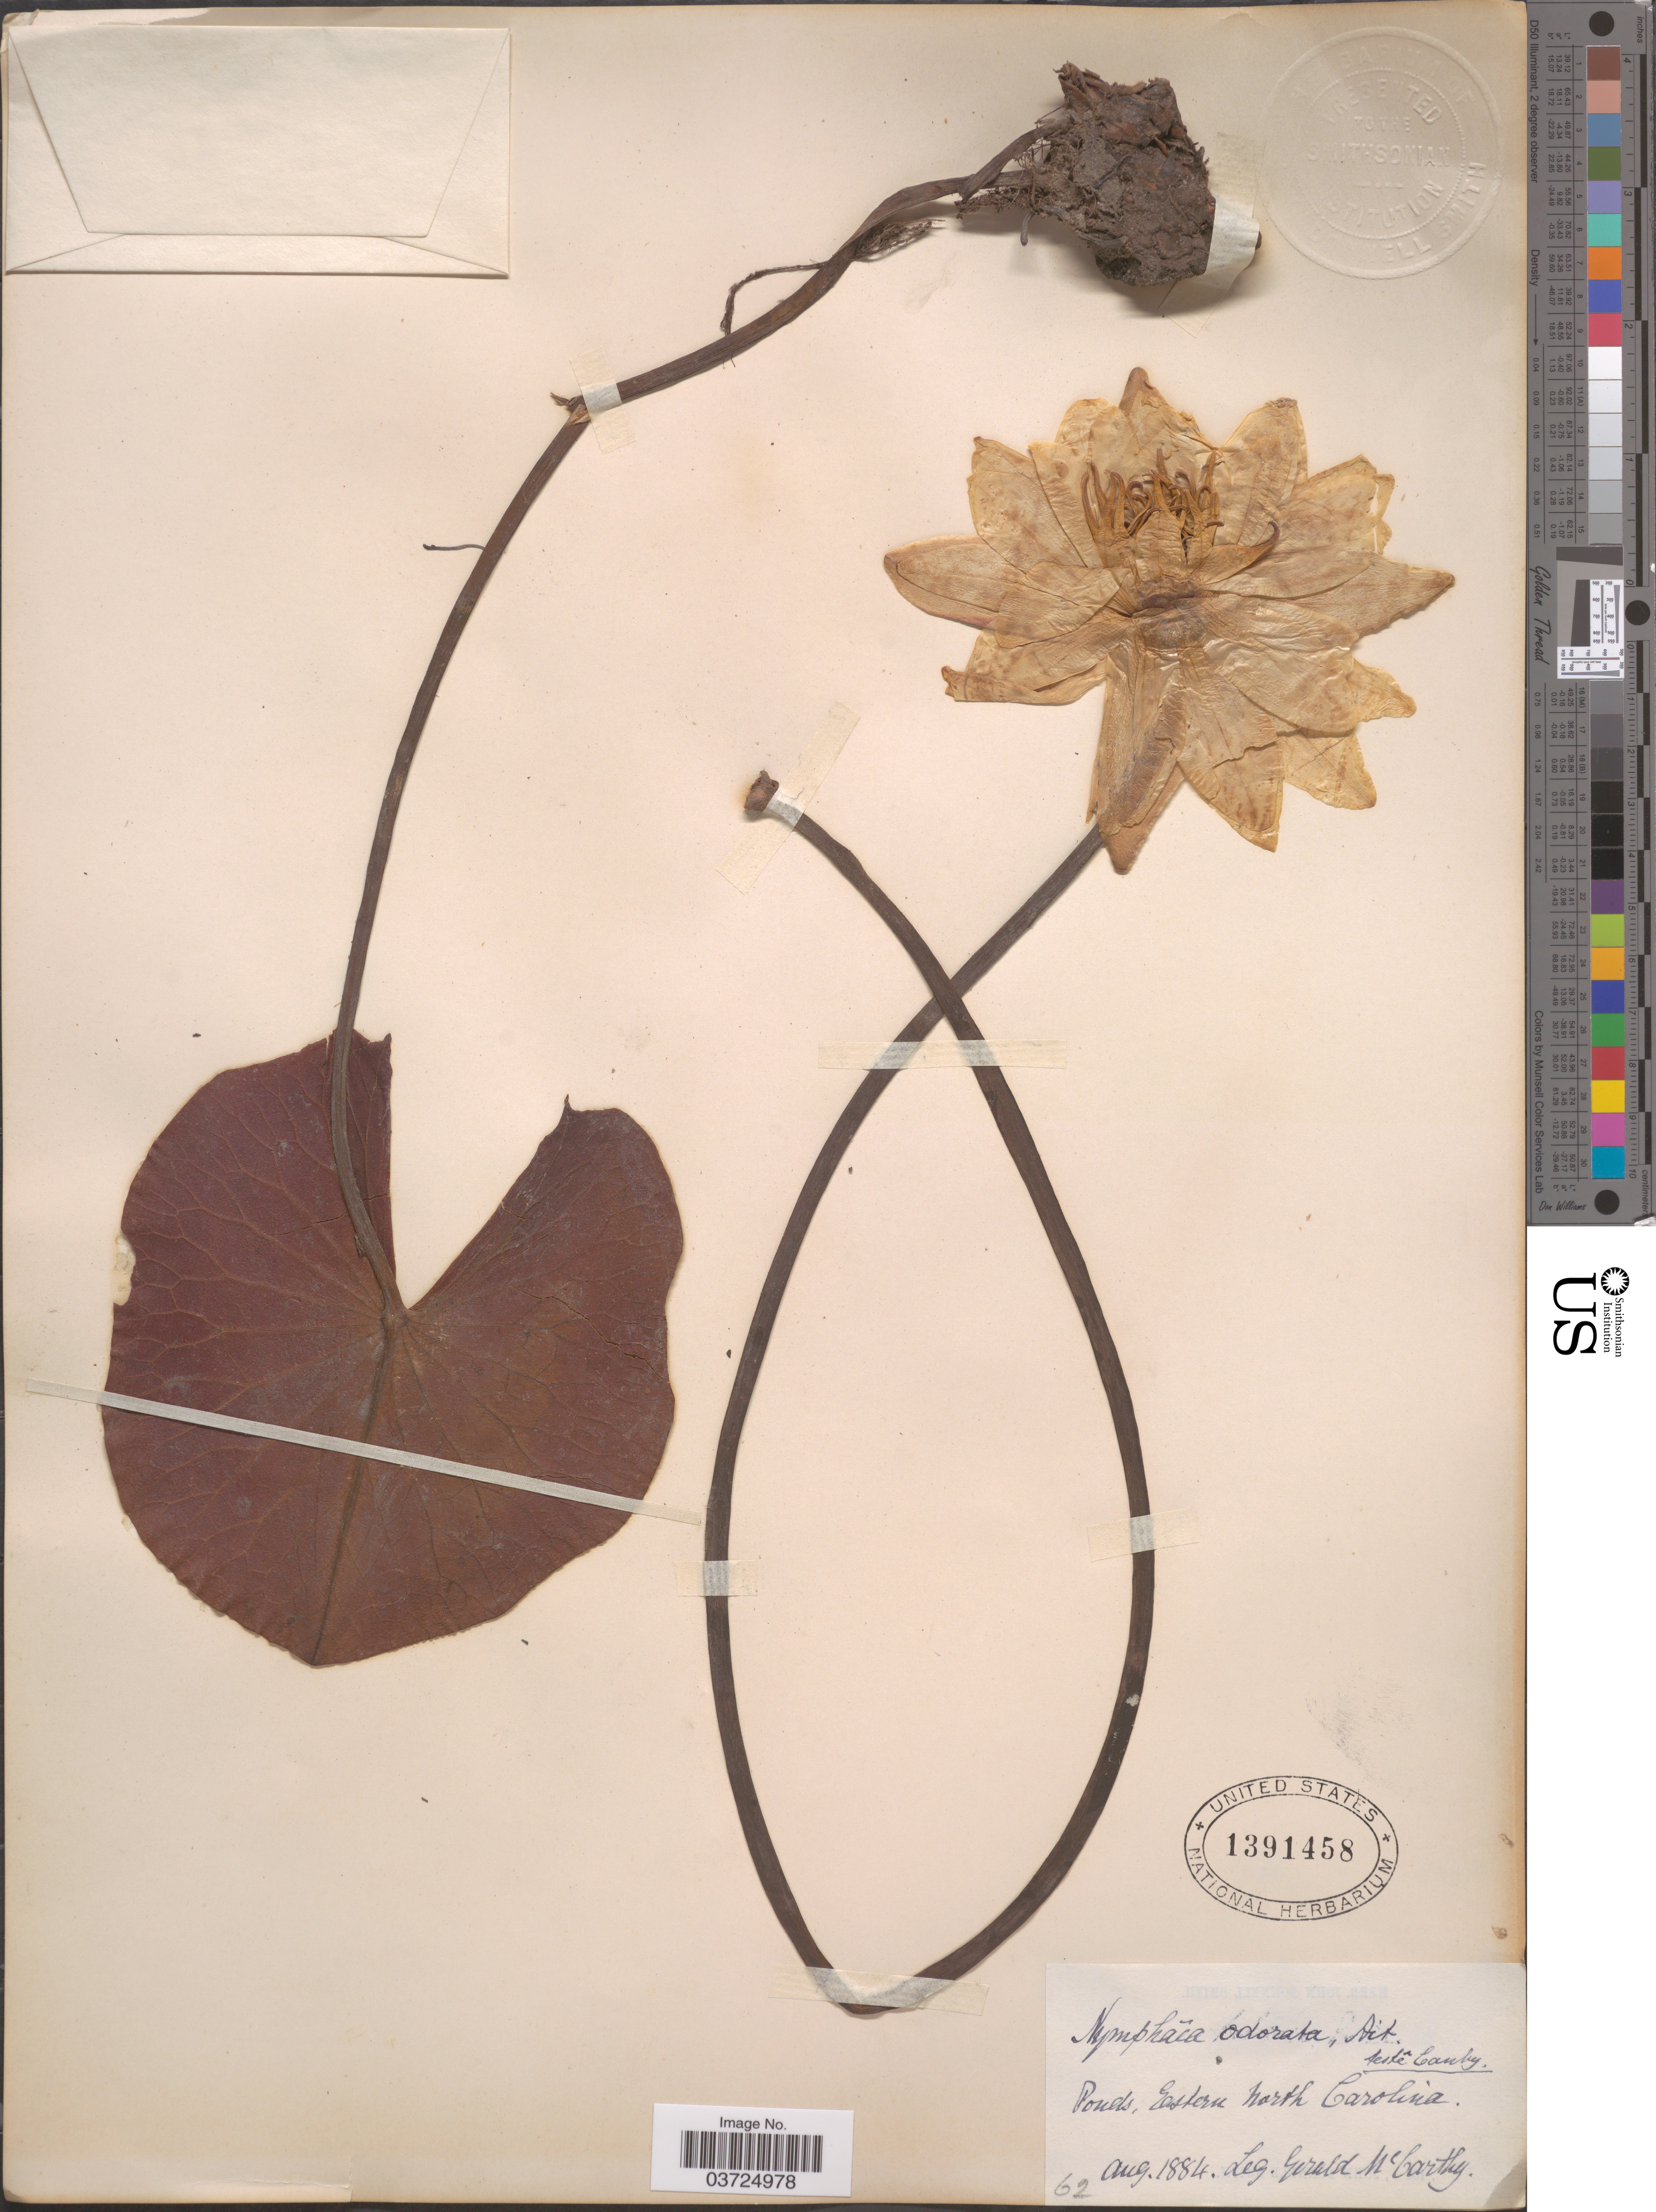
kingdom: Plantae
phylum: Tracheophyta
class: Magnoliopsida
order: Nymphaeales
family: Nymphaeaceae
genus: Nymphaea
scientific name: Nymphaea odorata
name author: Aiton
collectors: G. McCarthy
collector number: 62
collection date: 1884-08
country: United States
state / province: North Carolina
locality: Ponds, Eastern North Carolina.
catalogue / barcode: US 1391458